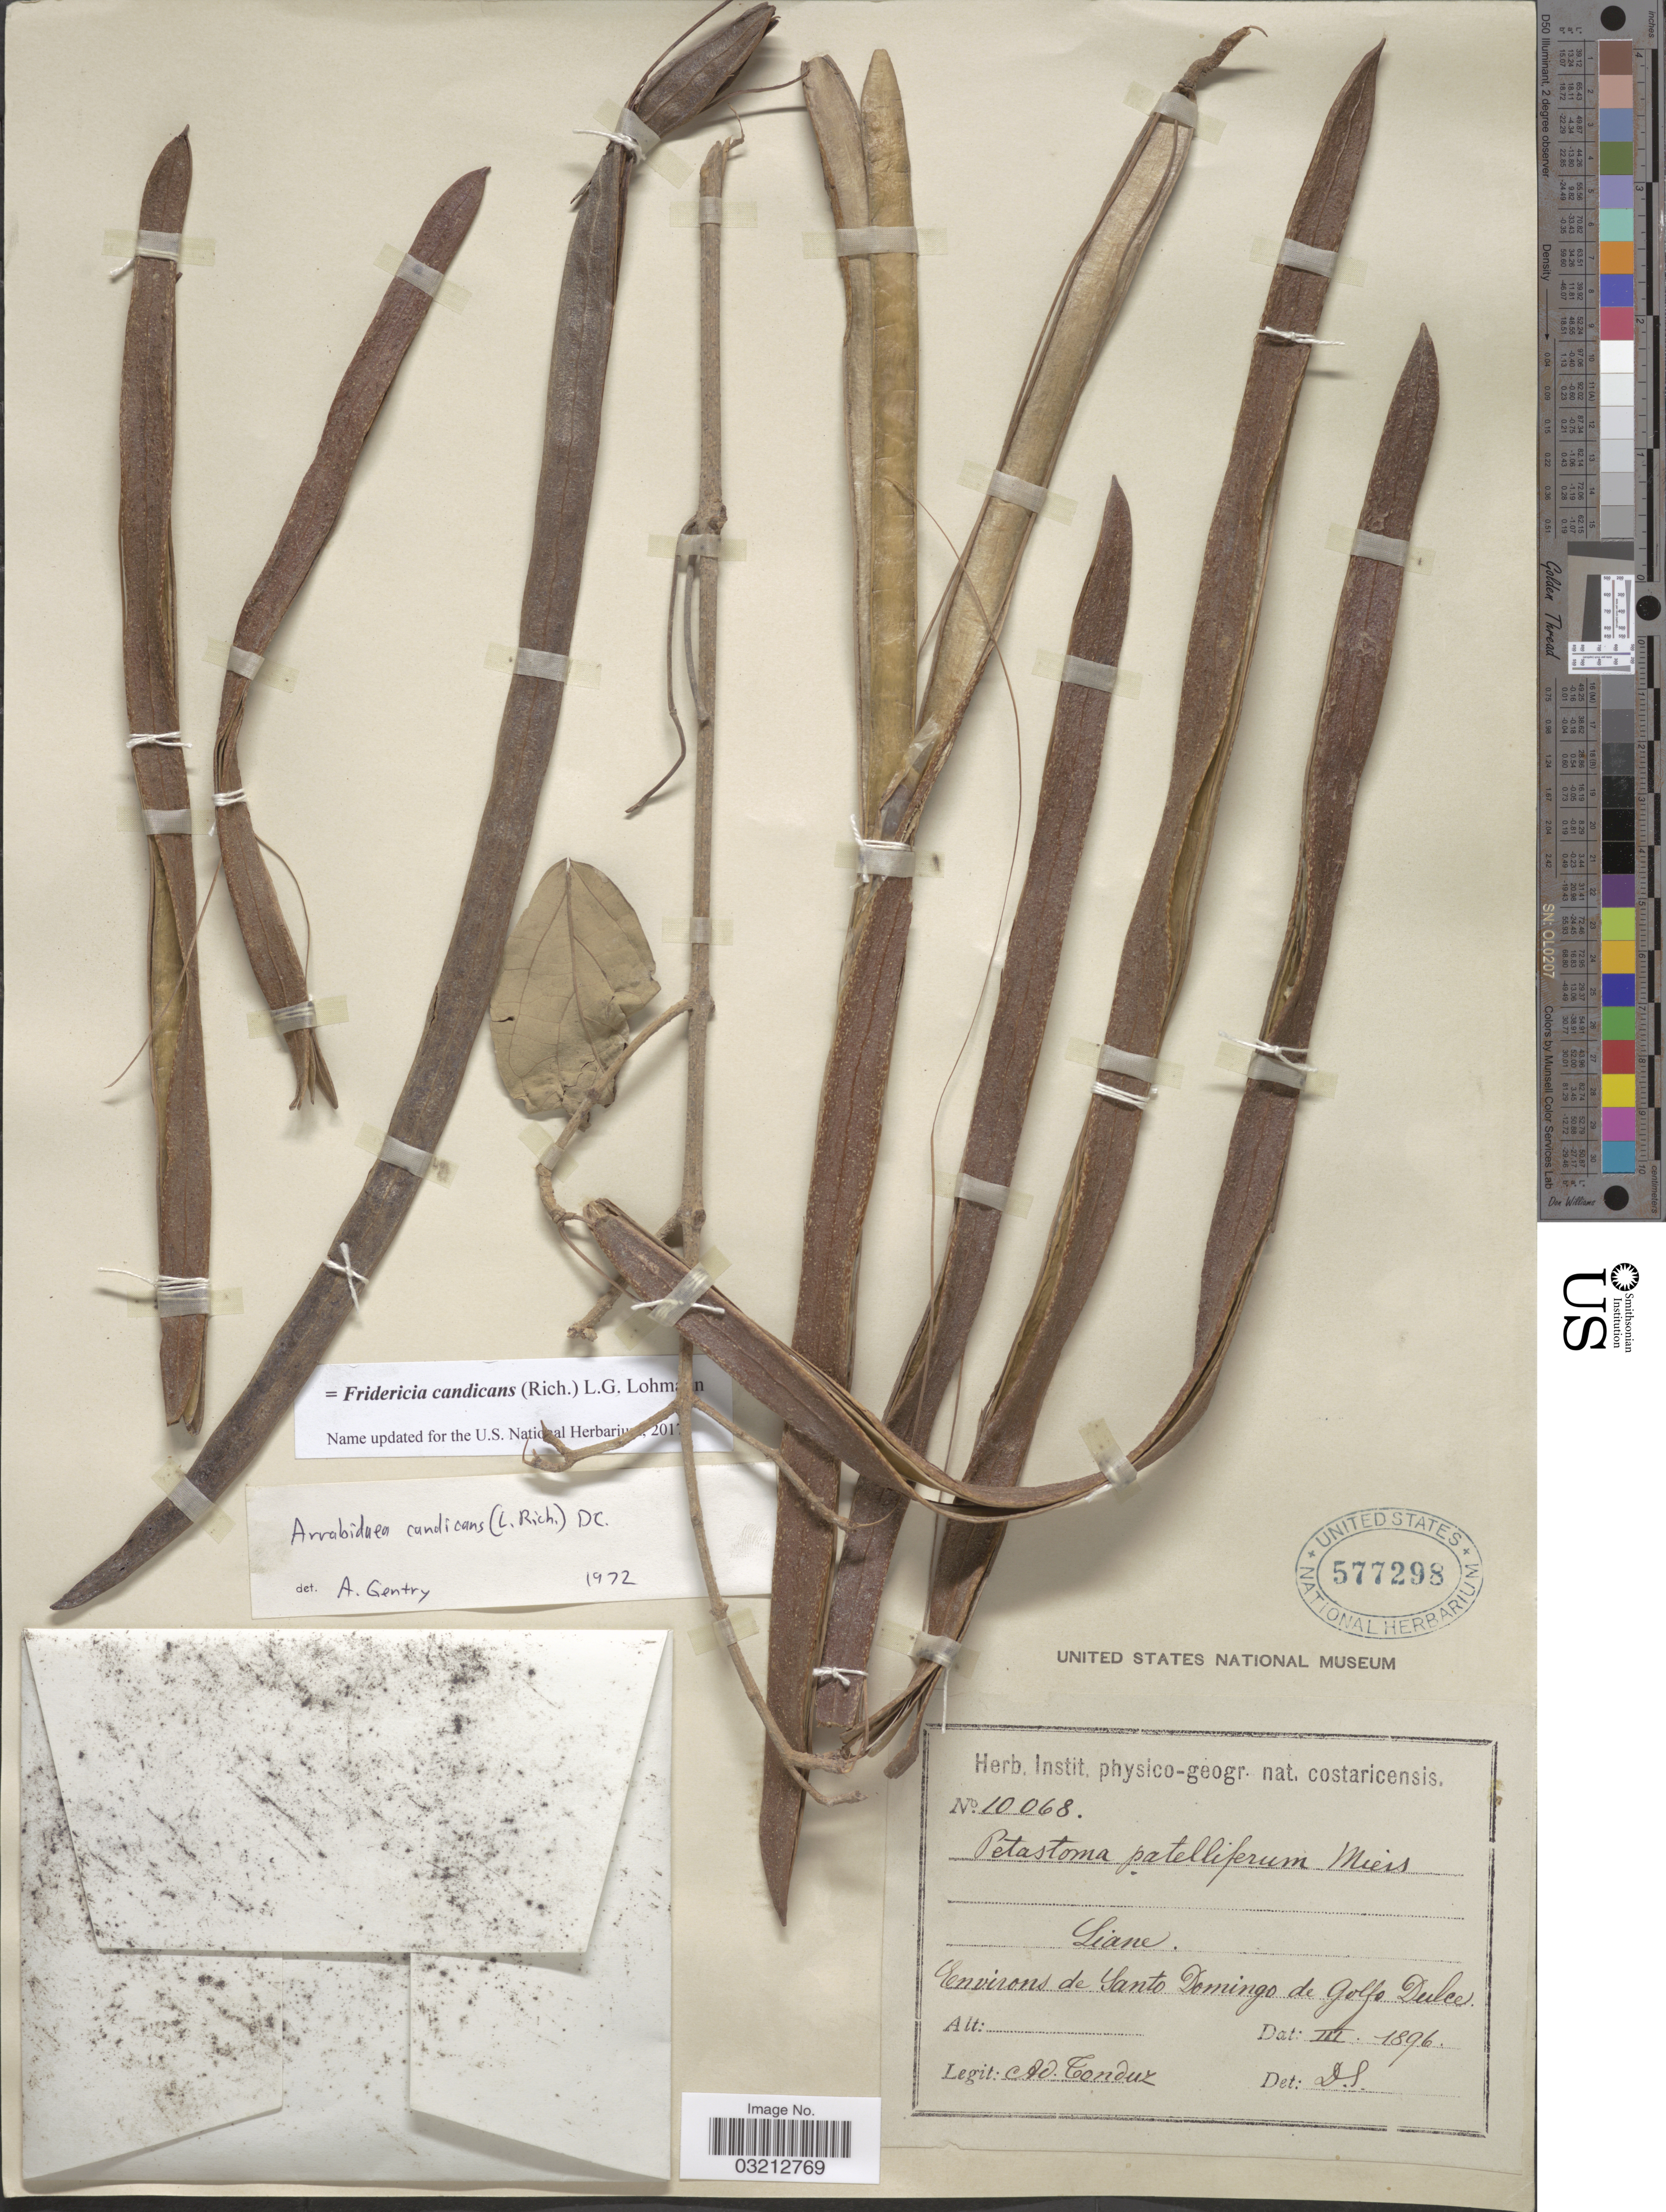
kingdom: Plantae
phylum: Tracheophyta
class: Magnoliopsida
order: Lamiales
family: Bignoniaceae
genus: Fridericia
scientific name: Fridericia candicans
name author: (Rich.) L.G. Lohmann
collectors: A. Tonduz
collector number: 10068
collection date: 1896-03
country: Costa Rica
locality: Environs de Santo Domingo de Golfo Dulce.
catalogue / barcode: US 577298